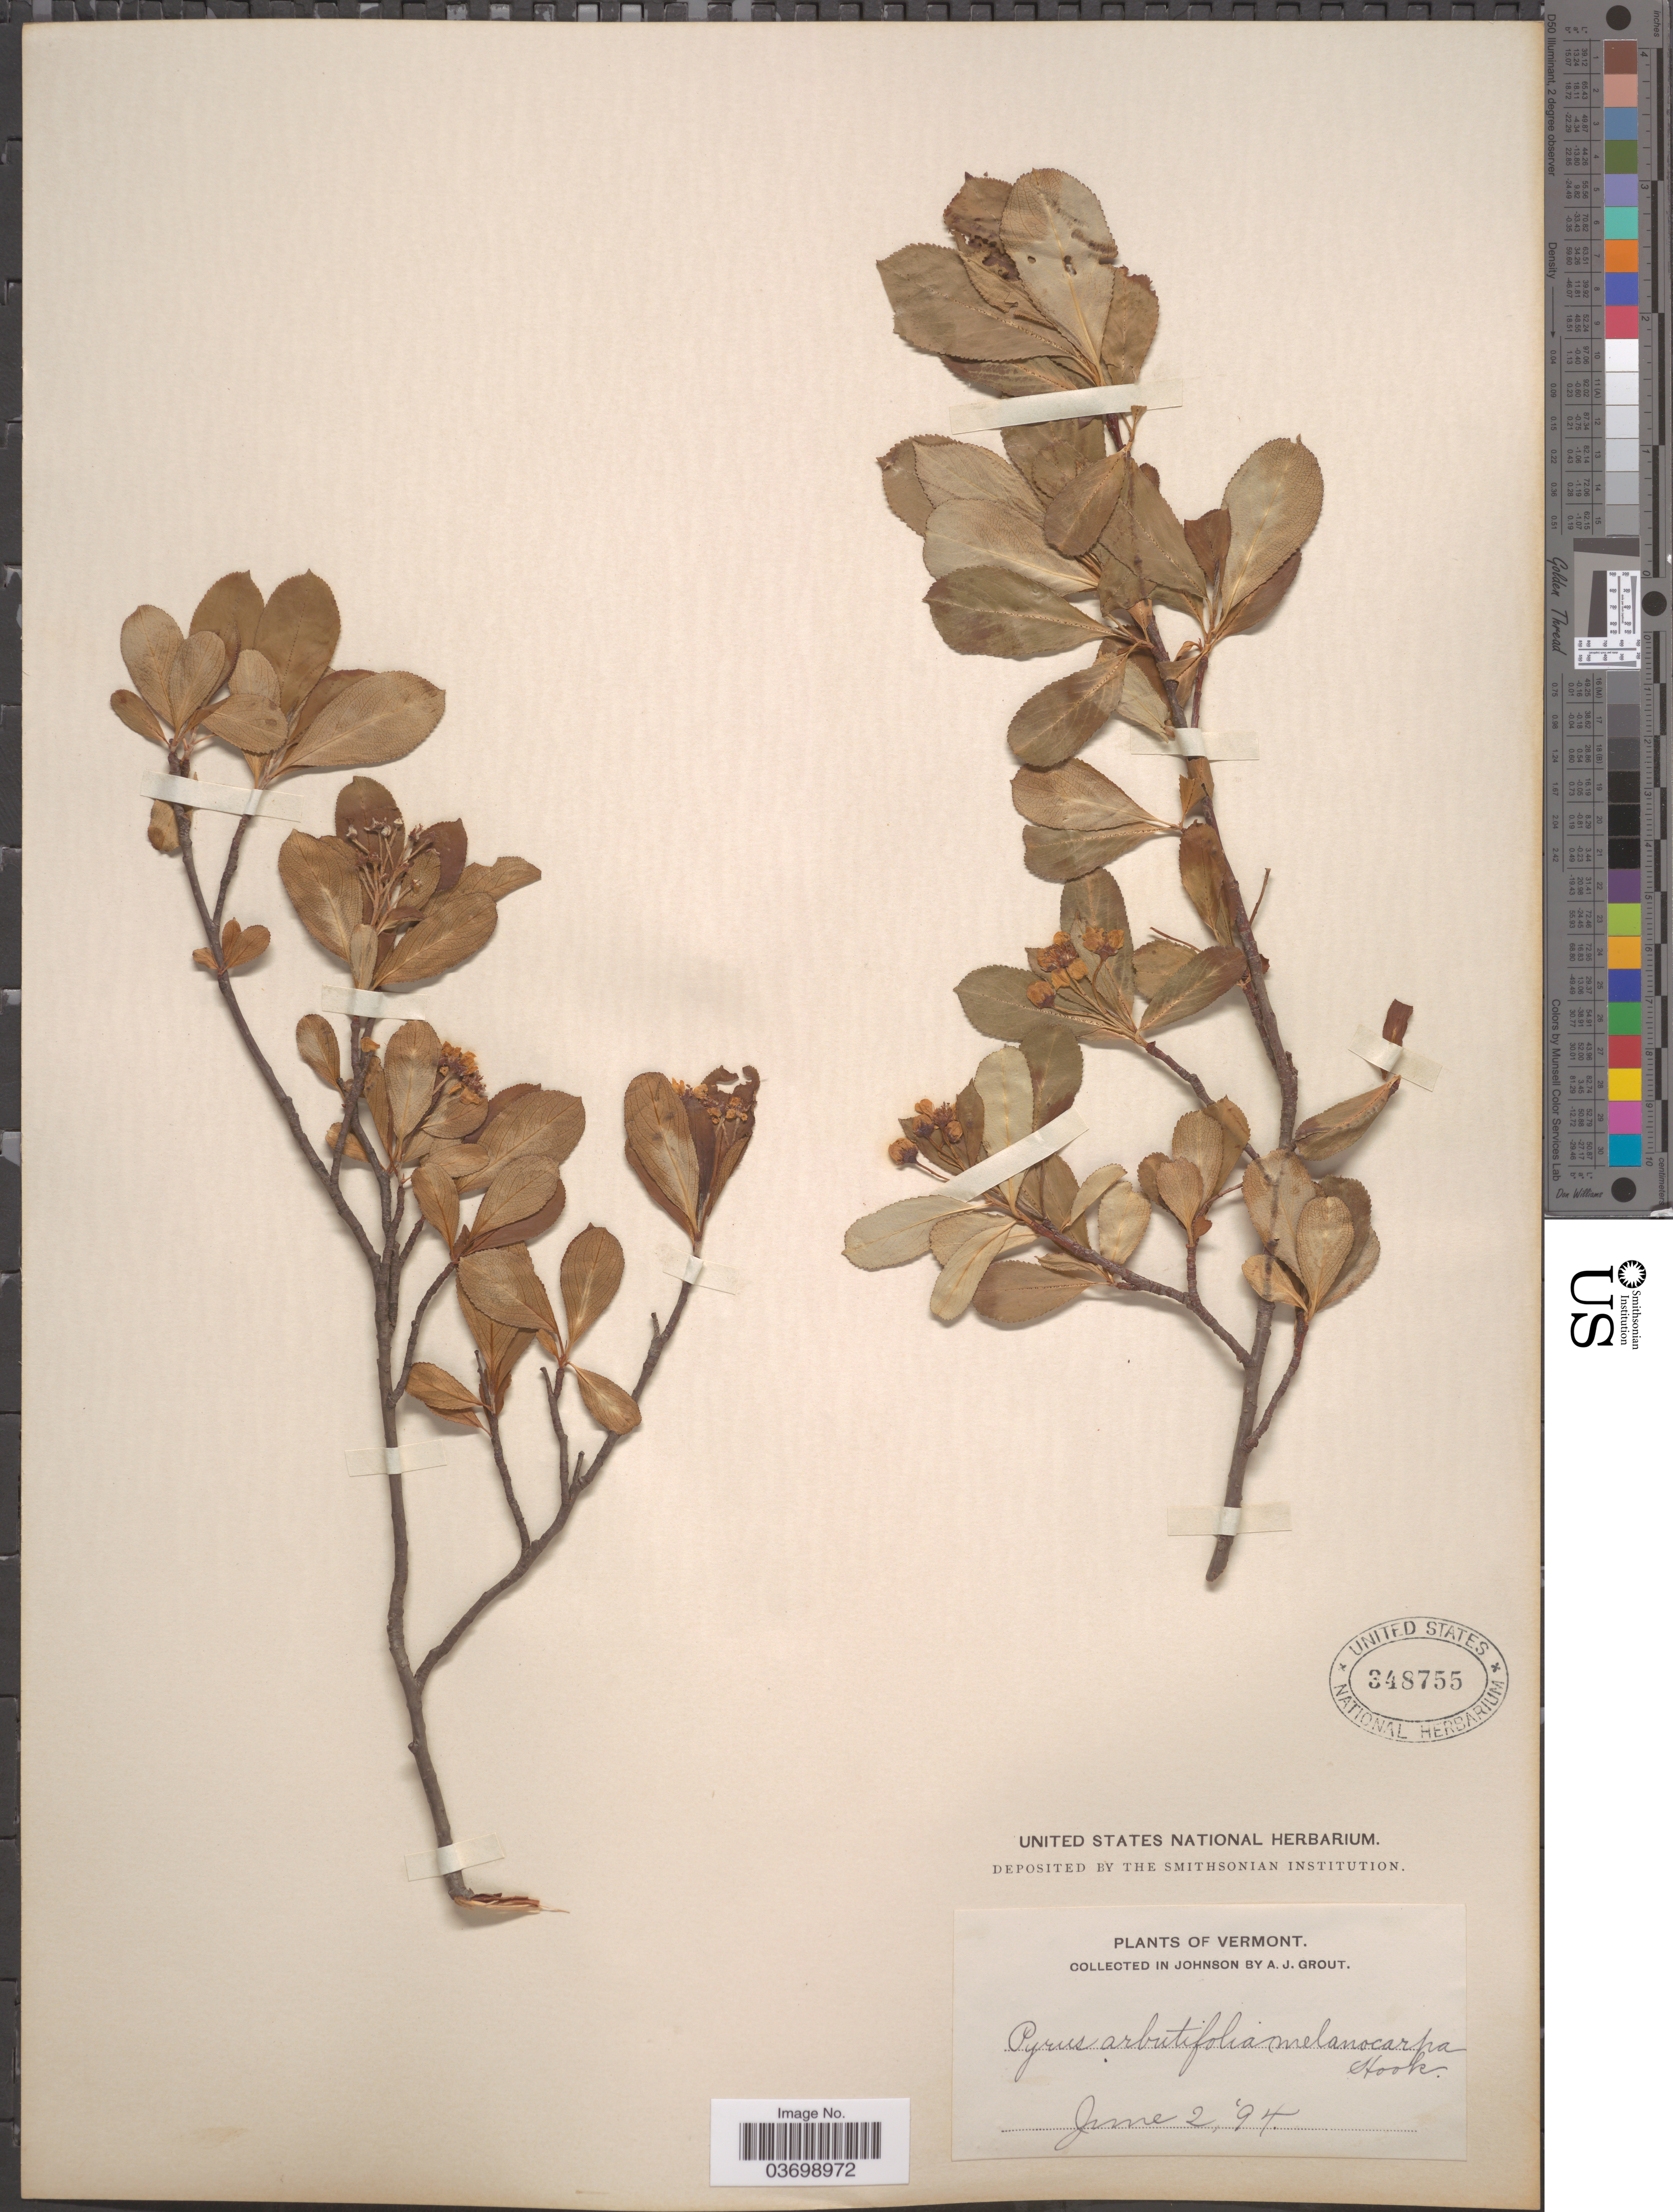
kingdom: Plantae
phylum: Tracheophyta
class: Magnoliopsida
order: Rosales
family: Rosaceae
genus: Aronia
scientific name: Aronia melanocarpa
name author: (Michx.) Elliott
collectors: A. J. Grout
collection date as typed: Transcribed d/m/y: 2/6/94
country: United States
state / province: Vermont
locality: Johnson.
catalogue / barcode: US 348755